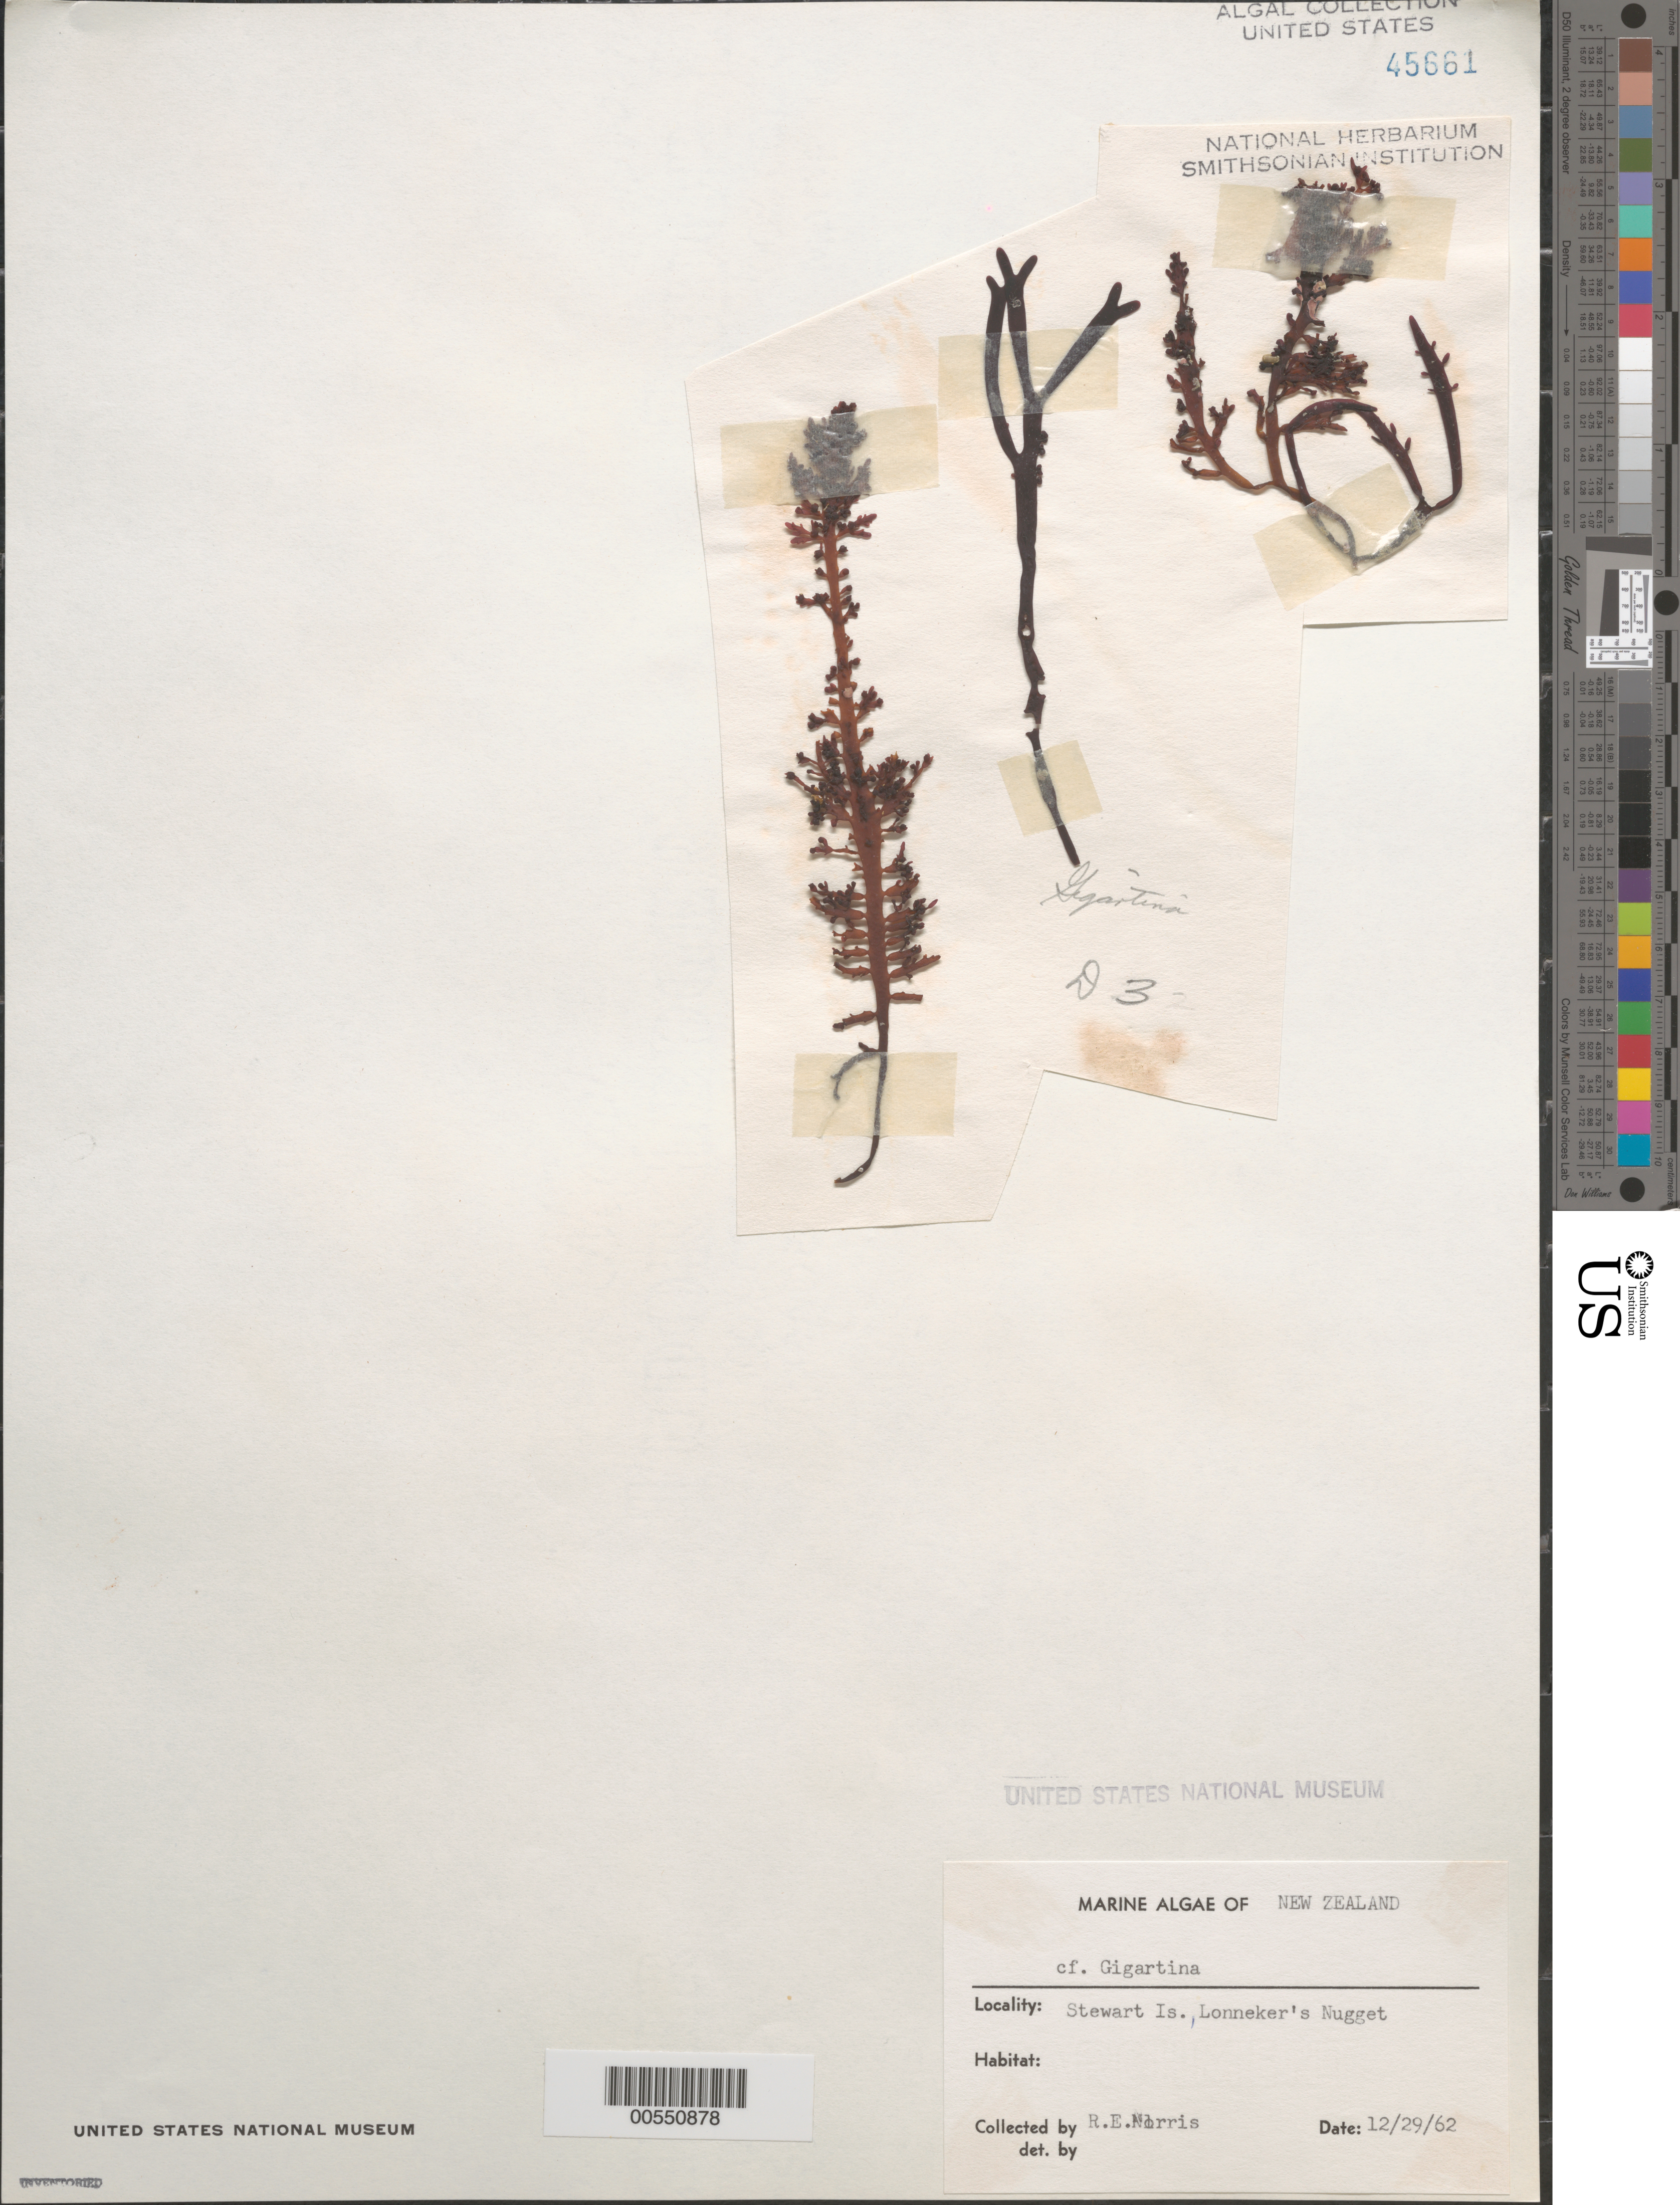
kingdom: Plantae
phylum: Rhodophyta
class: Florideophyceae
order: Gigartinales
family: Gigartinaceae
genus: Gigartina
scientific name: Gigartina sp.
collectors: R. E. Norris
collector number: D3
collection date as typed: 29 Dec 1962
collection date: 1962-12-29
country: New Zealand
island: Stewart Island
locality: Lonneker's Nugget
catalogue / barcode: US 45661